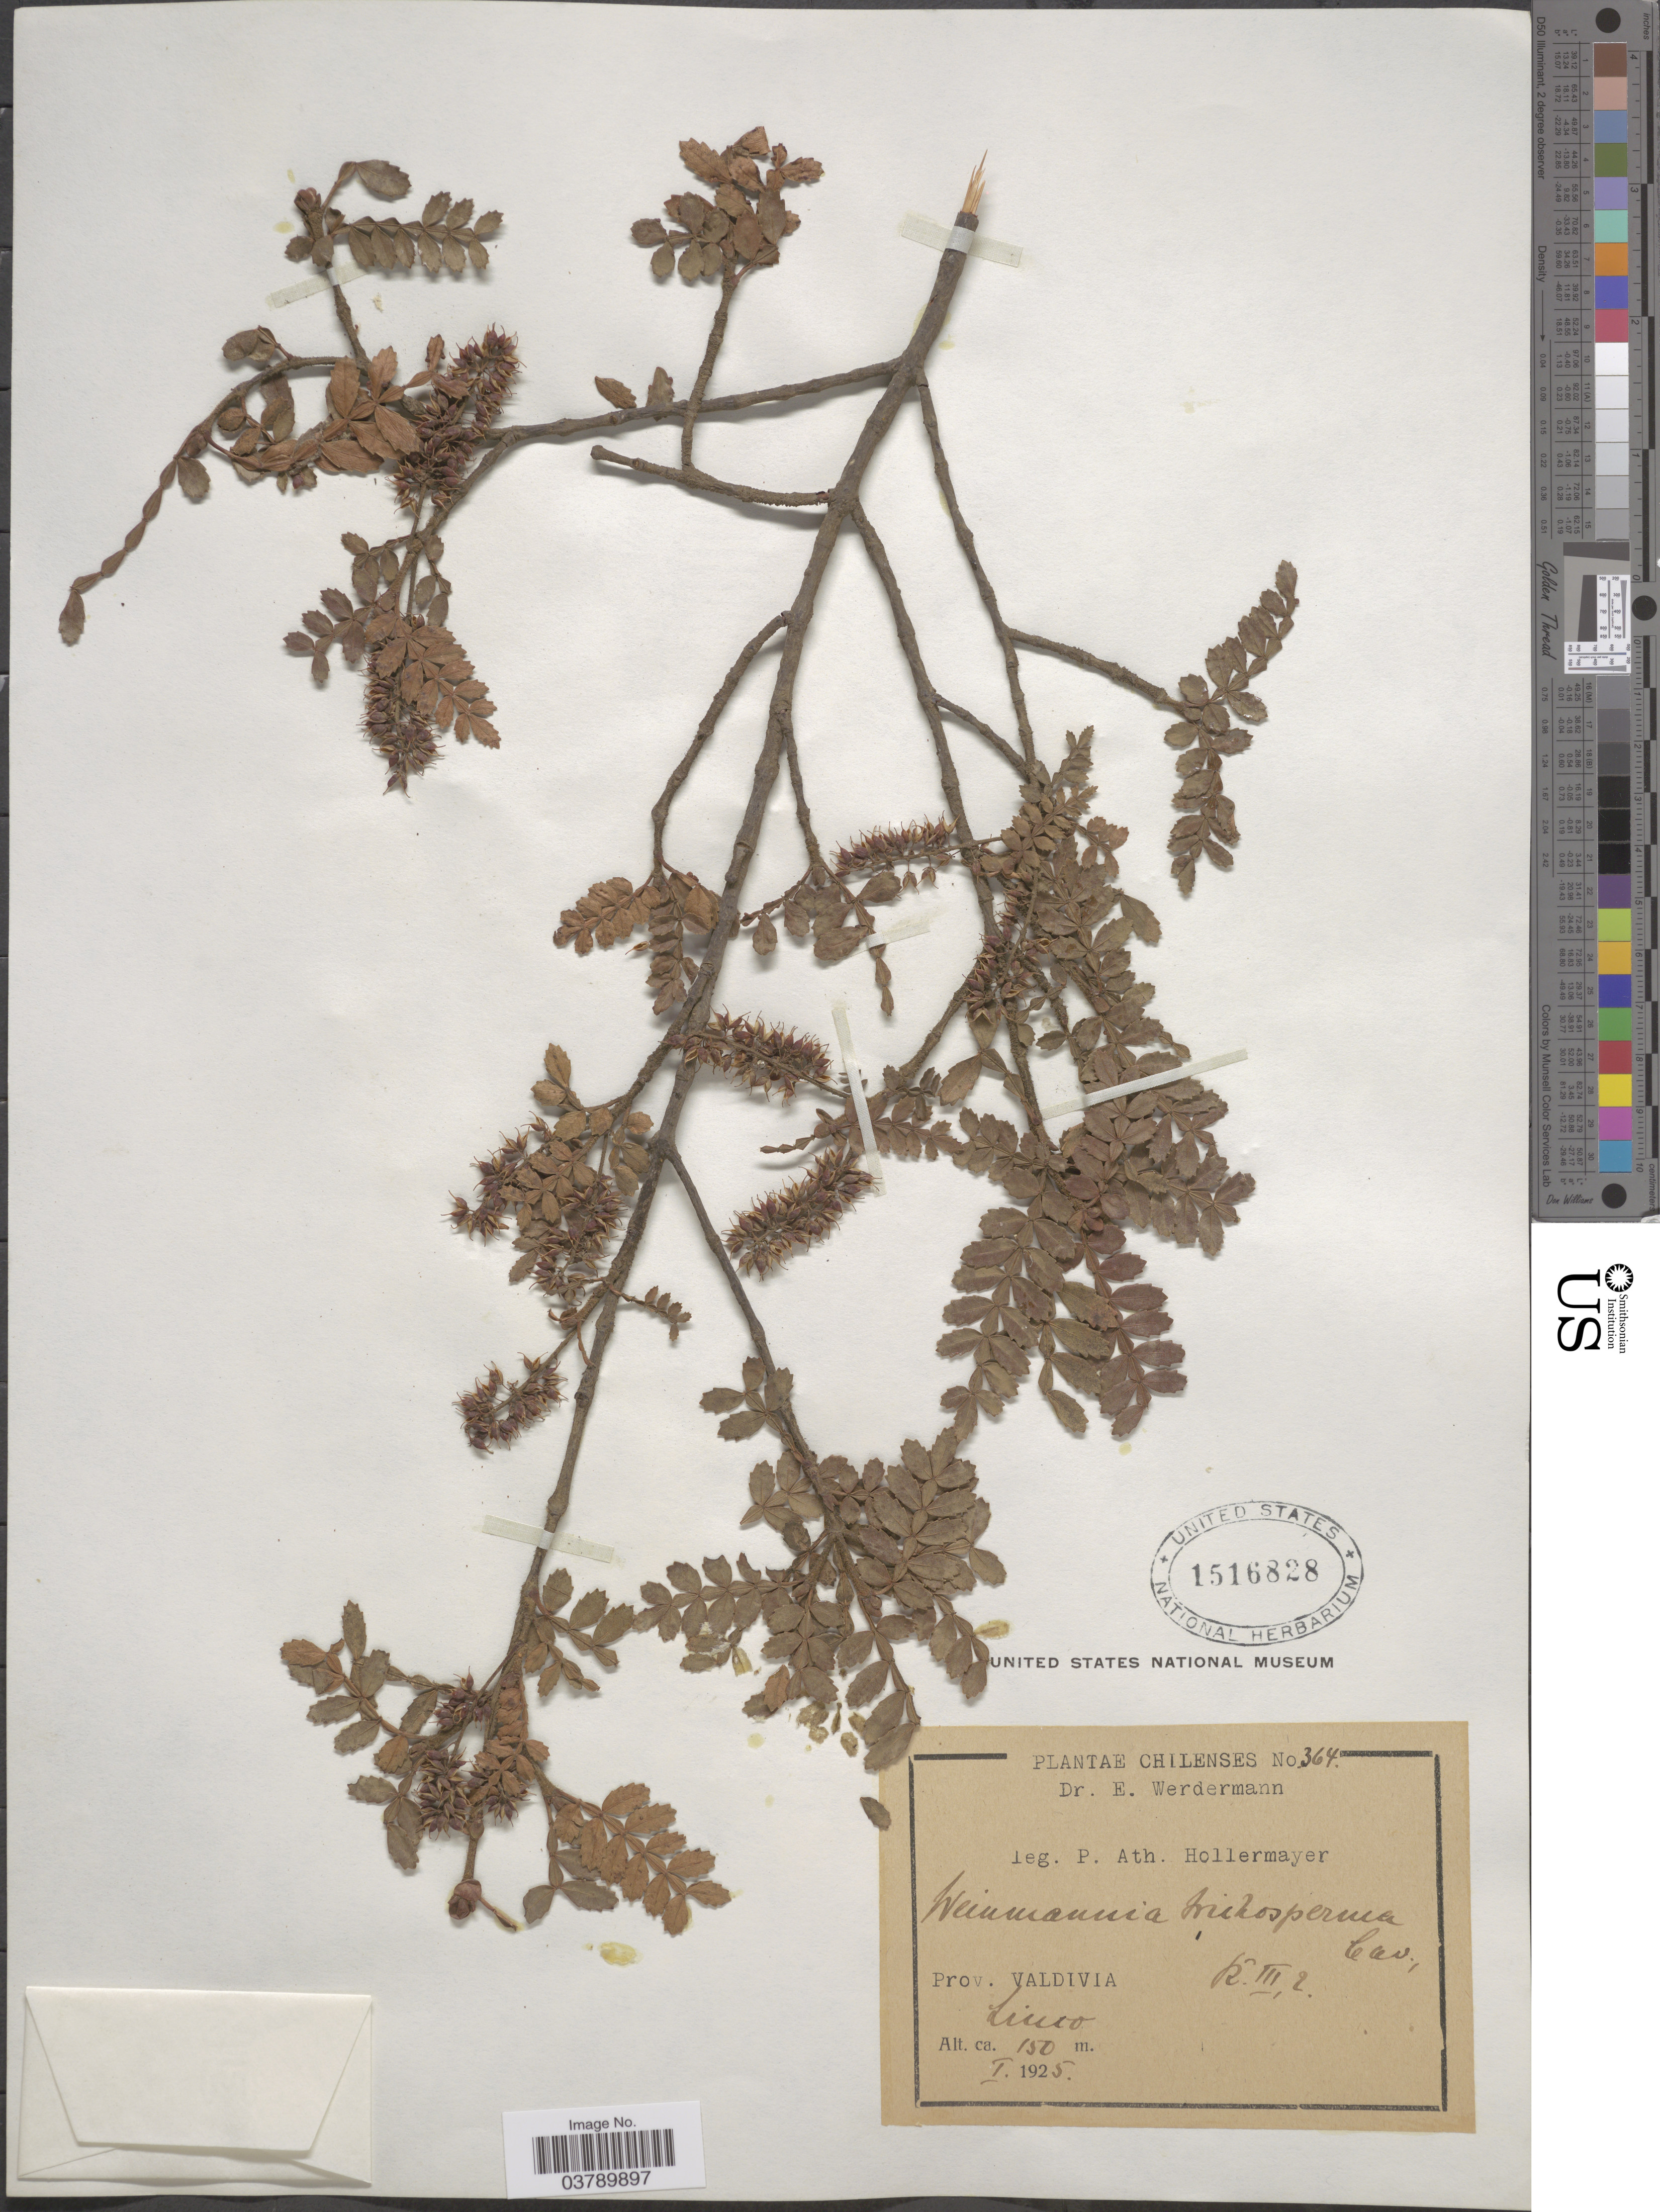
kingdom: Plantae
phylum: Tracheophyta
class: Magnoliopsida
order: Oxalidales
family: Cunoniaceae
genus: Weinmannia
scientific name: Weinmannia trichosperma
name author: Cav.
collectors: P. Hollermayer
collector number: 364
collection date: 1925-01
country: Chile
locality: Prov. Valdivia. Linco*.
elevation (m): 150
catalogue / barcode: US 1516828